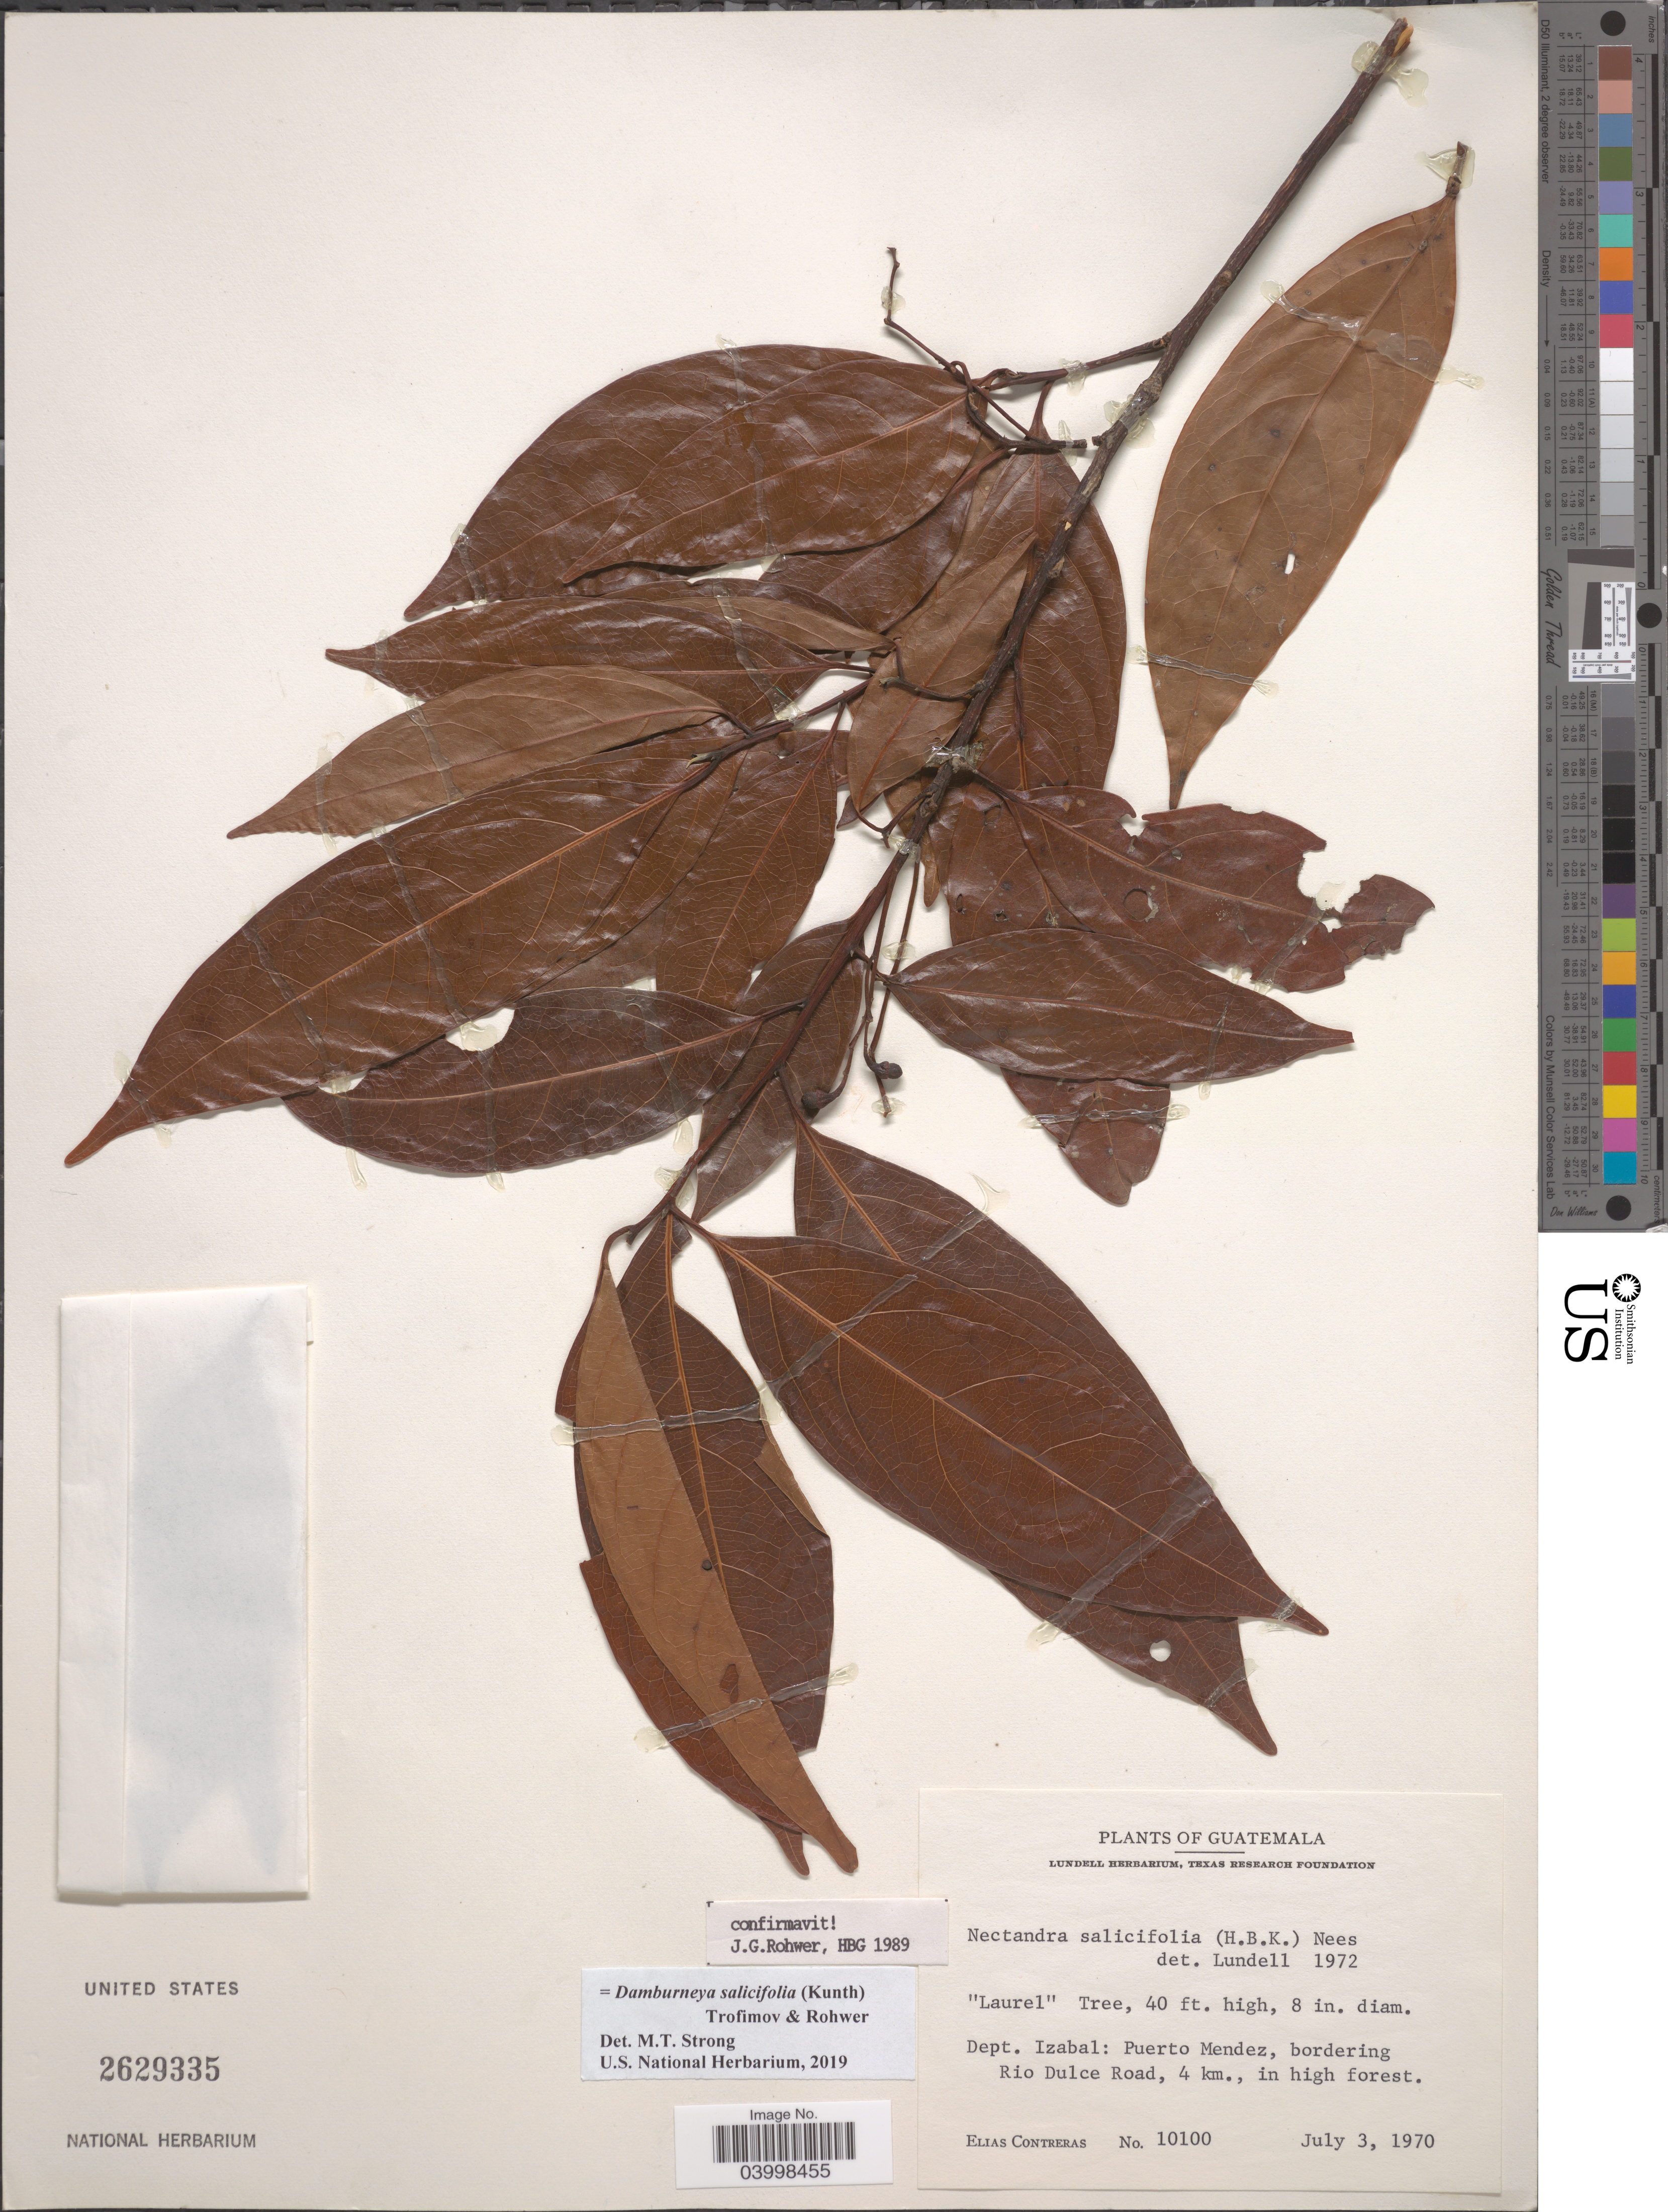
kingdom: Plantae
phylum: Tracheophyta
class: Magnoliopsida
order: Laurales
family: Lauraceae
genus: Damburneya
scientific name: Damburneya salicifolia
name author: (Kunth) Trofimov & Rohwer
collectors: E. Contreras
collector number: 10100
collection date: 1970-07-03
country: Guatemala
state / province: Izabal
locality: Dept. Izabal: Puerto Mendez, bordering Rio Dulce Road, 4 km., in high forest.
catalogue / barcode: US 2629335